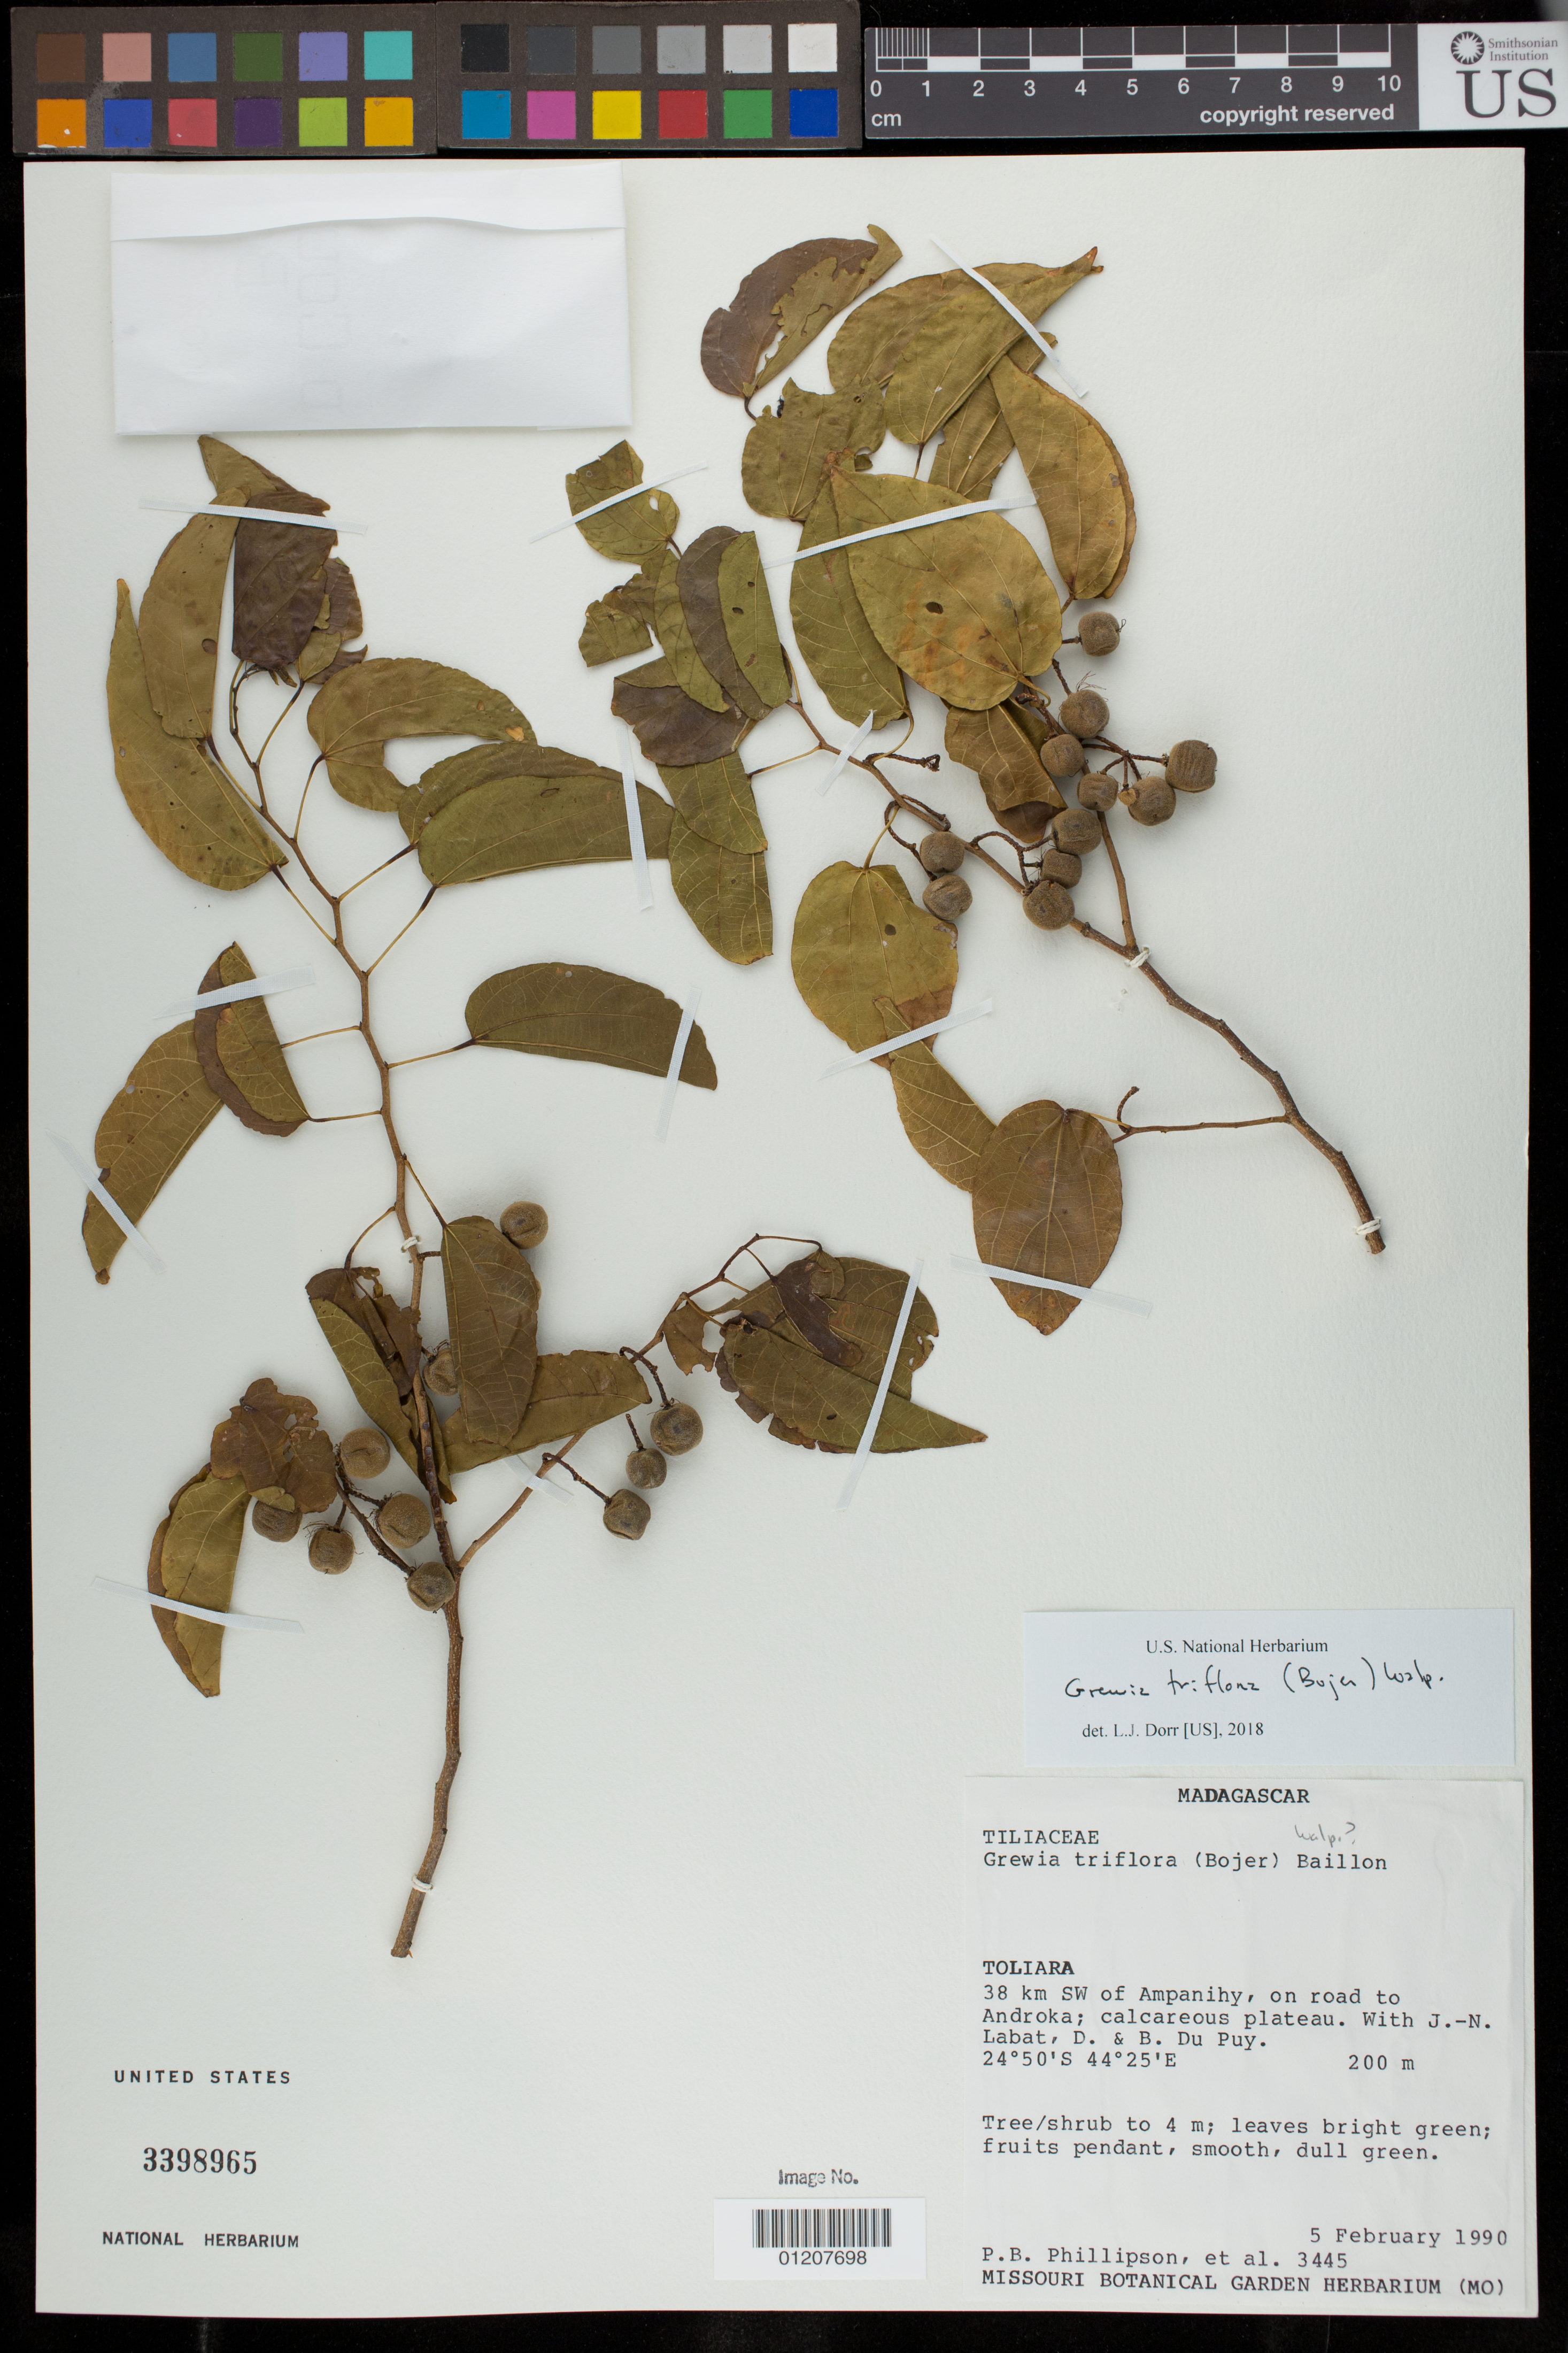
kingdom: Plantae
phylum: Tracheophyta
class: Magnoliopsida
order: Malvales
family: Malvaceae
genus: Grewia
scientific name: Grewia triflora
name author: (Bojer) Walp.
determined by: Dorr, L. J., (BOT), Smithsonian Institution - National Museum of Natural History (UNITED STATES)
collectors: P. B. Phillipson, J.-N. Labat & B. Du Puy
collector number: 3445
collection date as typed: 02 May 1990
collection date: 1990-05-02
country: Madagascar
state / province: Atsimo-Andrefana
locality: Toliara. 38 km SW of Ampanihy, on road to Androka.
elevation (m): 200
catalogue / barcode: US 3398965